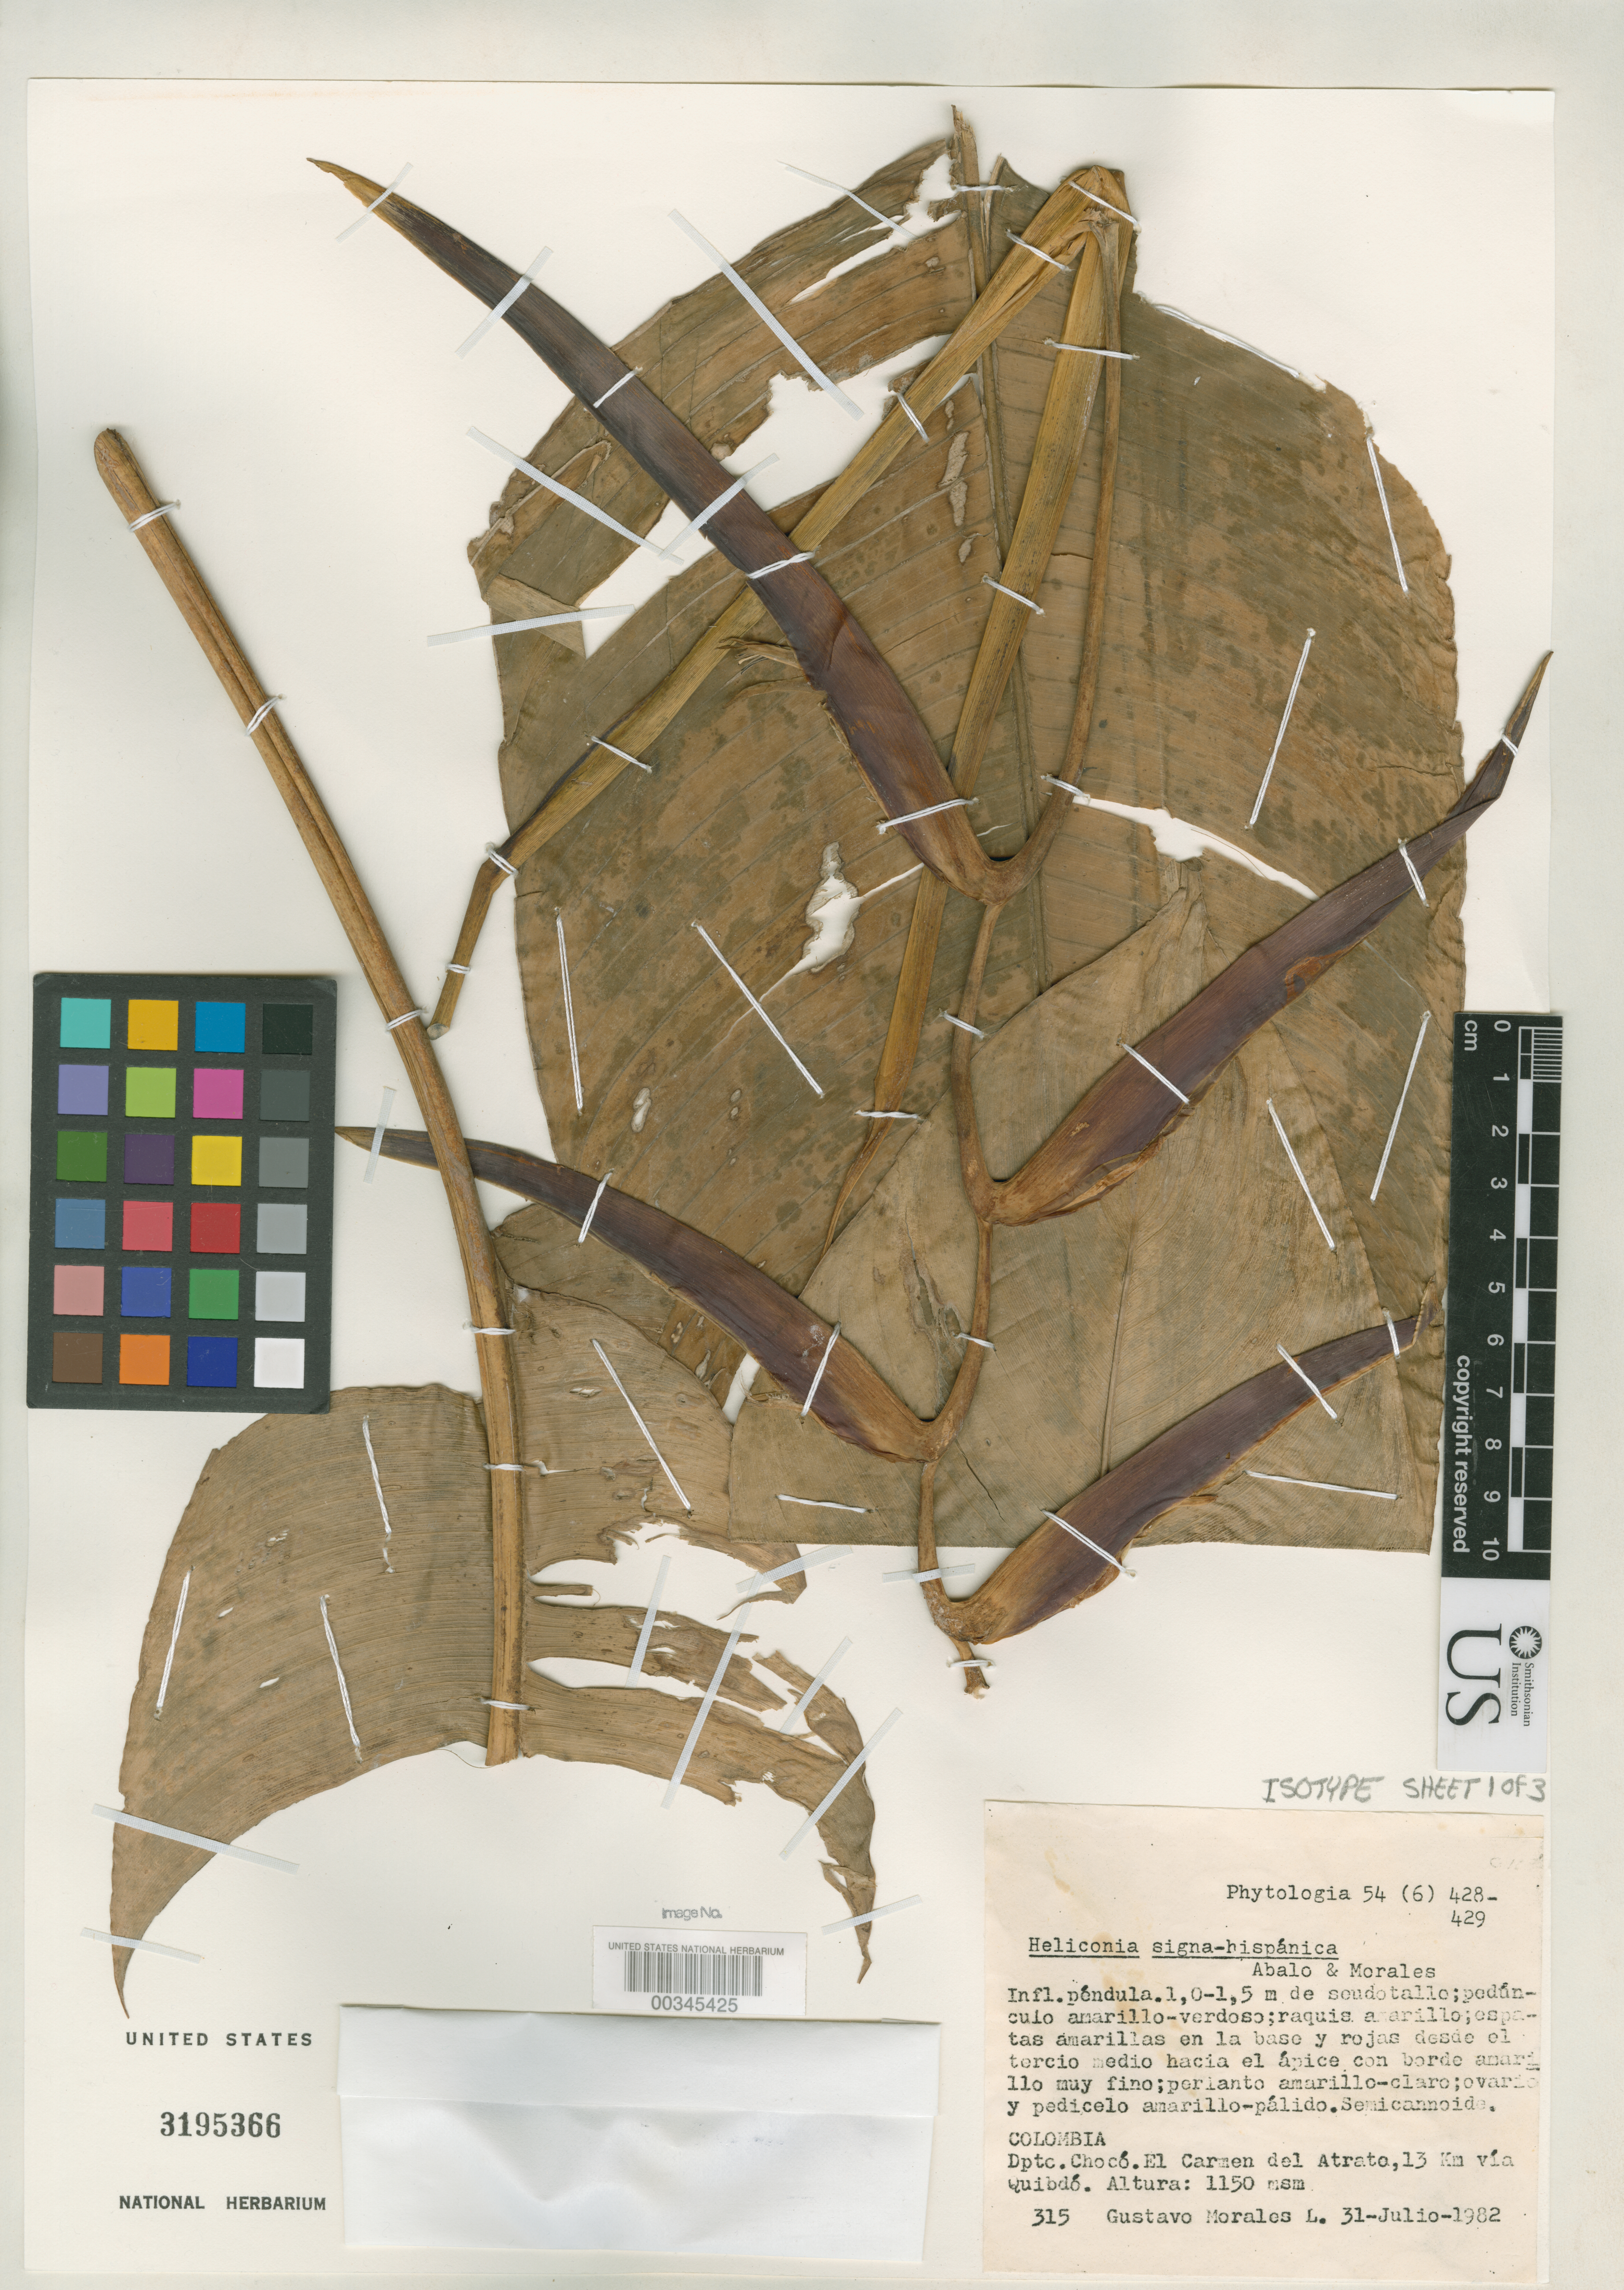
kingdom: Plantae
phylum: Tracheophyta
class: Liliopsida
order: Zingiberales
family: Heliconiaceae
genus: Heliconia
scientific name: Heliconia signa-hispanica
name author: Abalo & G. Morales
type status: Isotype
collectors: G. Morales L.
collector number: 315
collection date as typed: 31 Jul 1982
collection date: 1982-07-31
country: Colombia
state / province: Chocó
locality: El Carmen del Atrato, 13 km via Quibdo.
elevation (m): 1150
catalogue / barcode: US 3195366